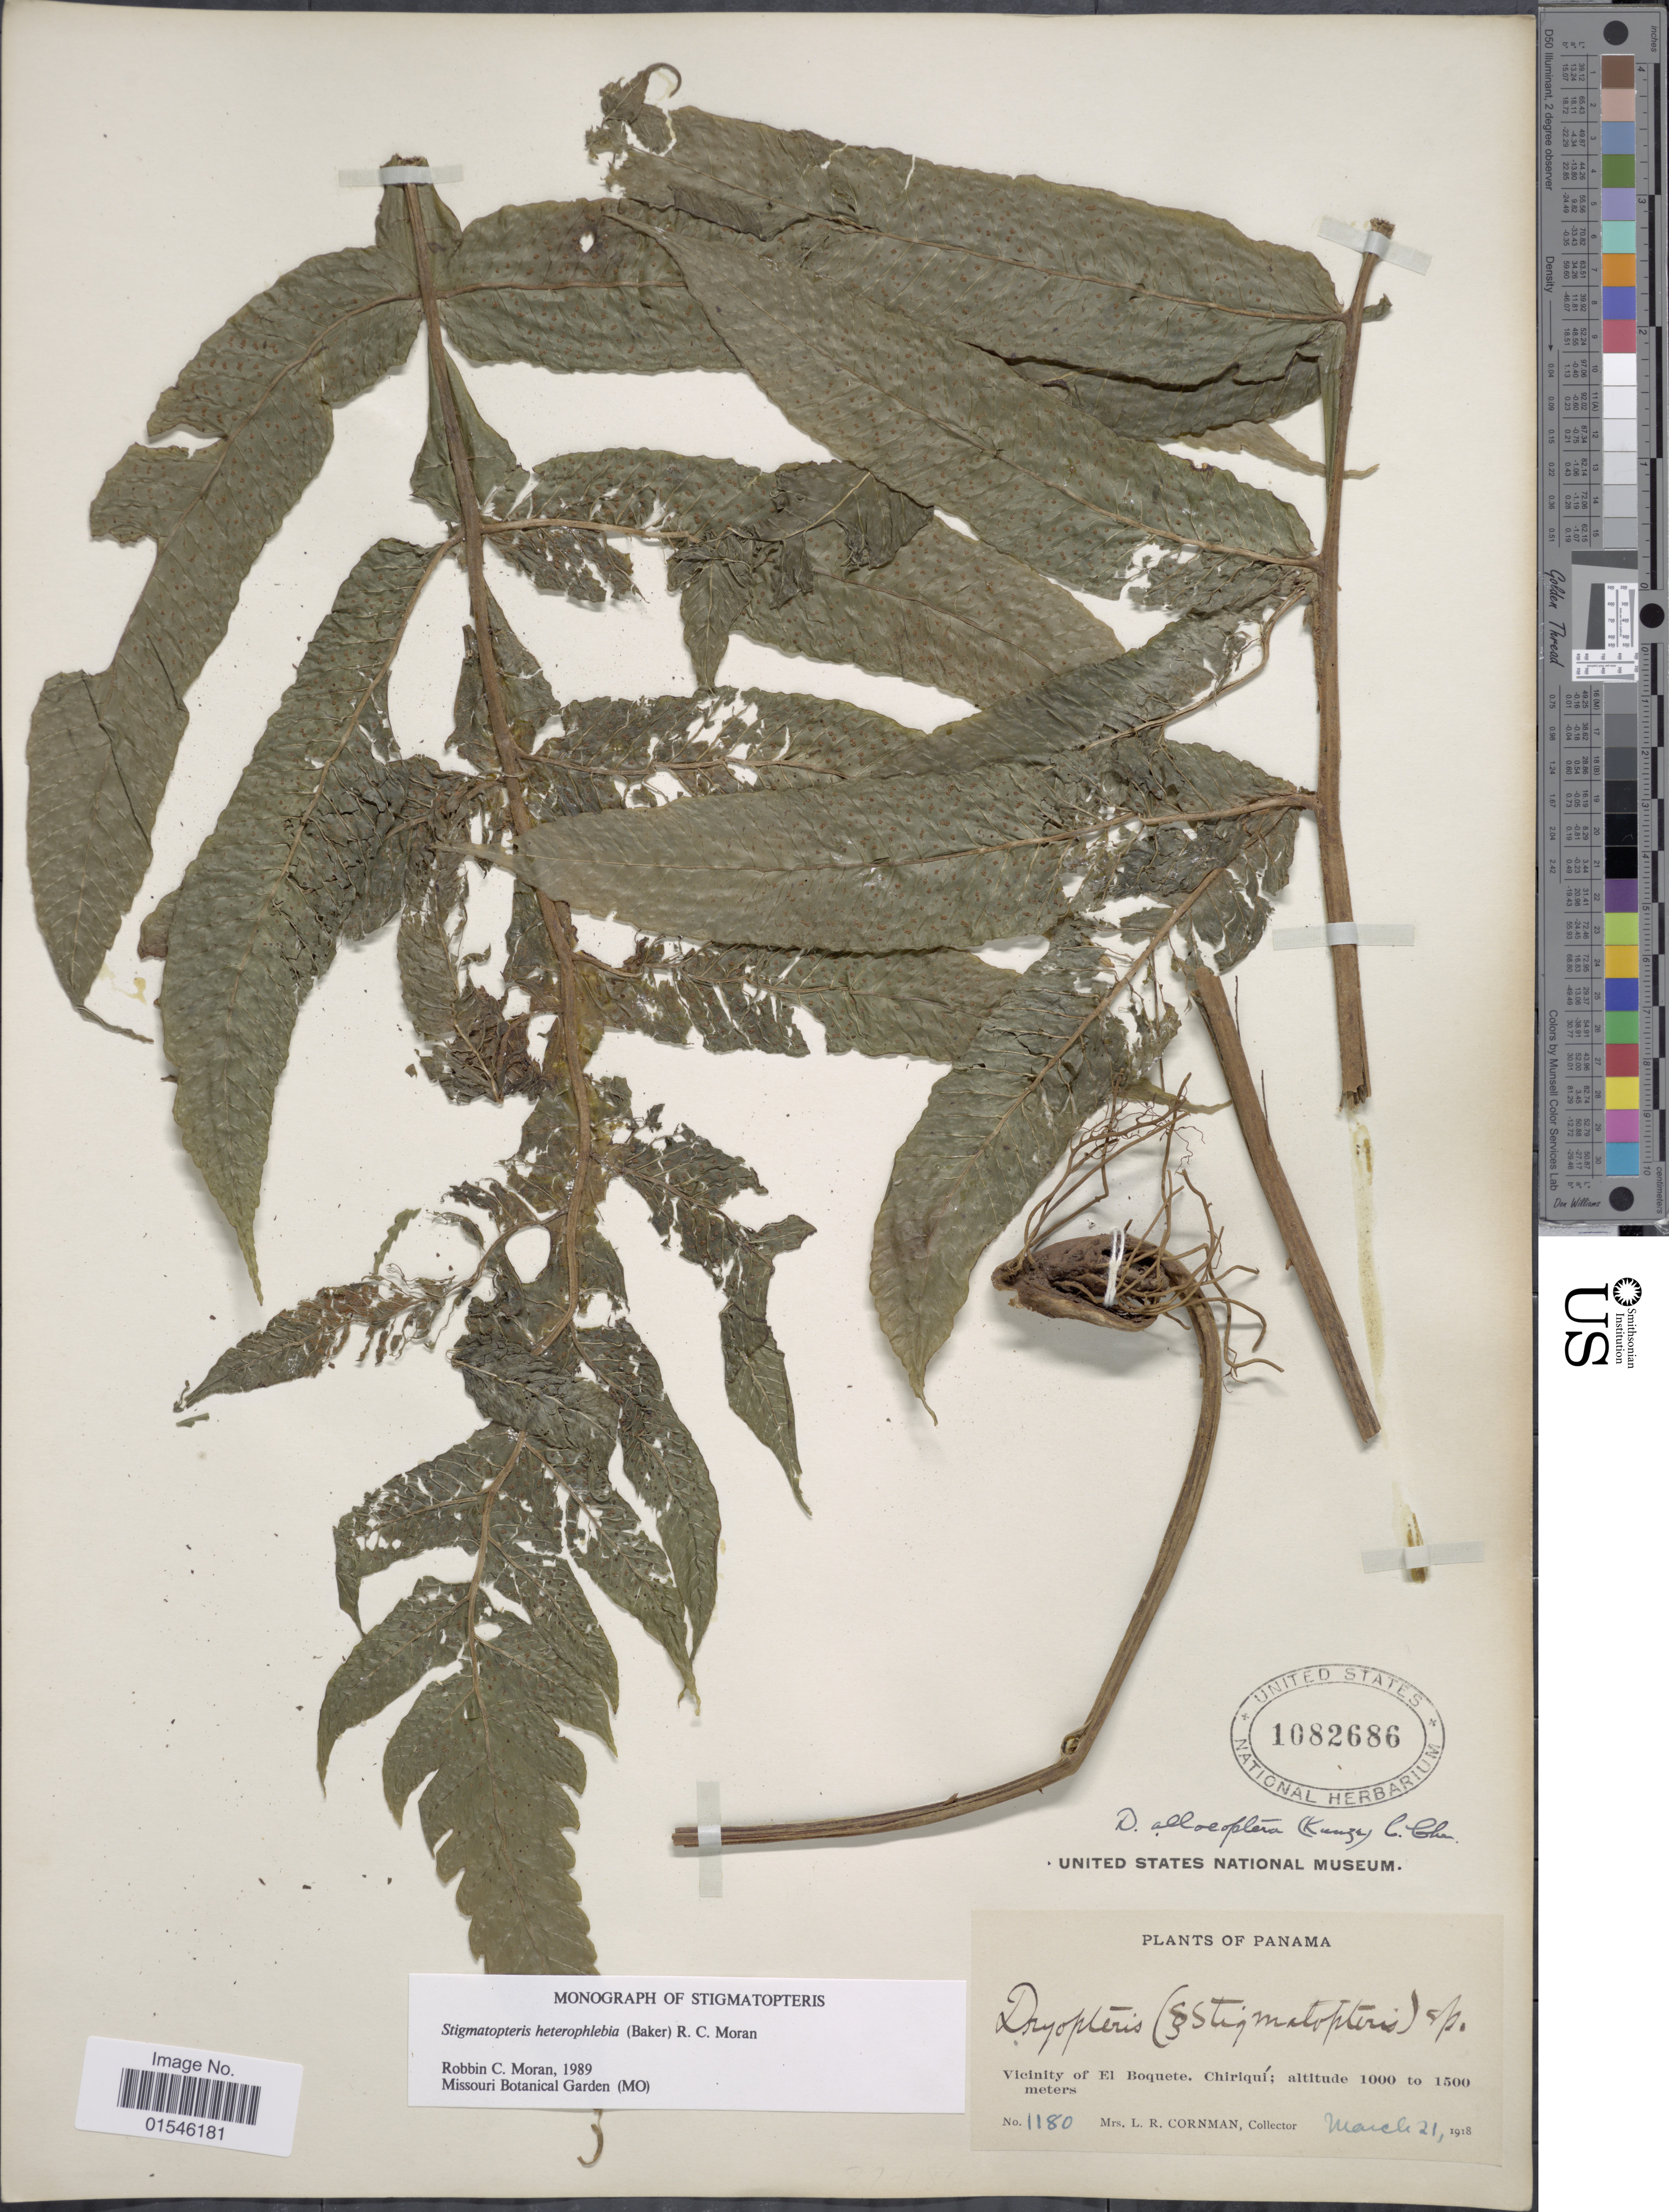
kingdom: Plantae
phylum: Tracheophyta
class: Polypodiopsida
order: Polypodiales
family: Dryopteridaceae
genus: Stigmatopteris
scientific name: Stigmatopteris heterophlebia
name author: (Baker) R.C. Moran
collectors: L. Cornman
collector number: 1180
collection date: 1918-03-21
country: Panama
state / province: Chiriqui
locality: Vicinity of El Boquete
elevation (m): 1000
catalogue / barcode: US 1082686